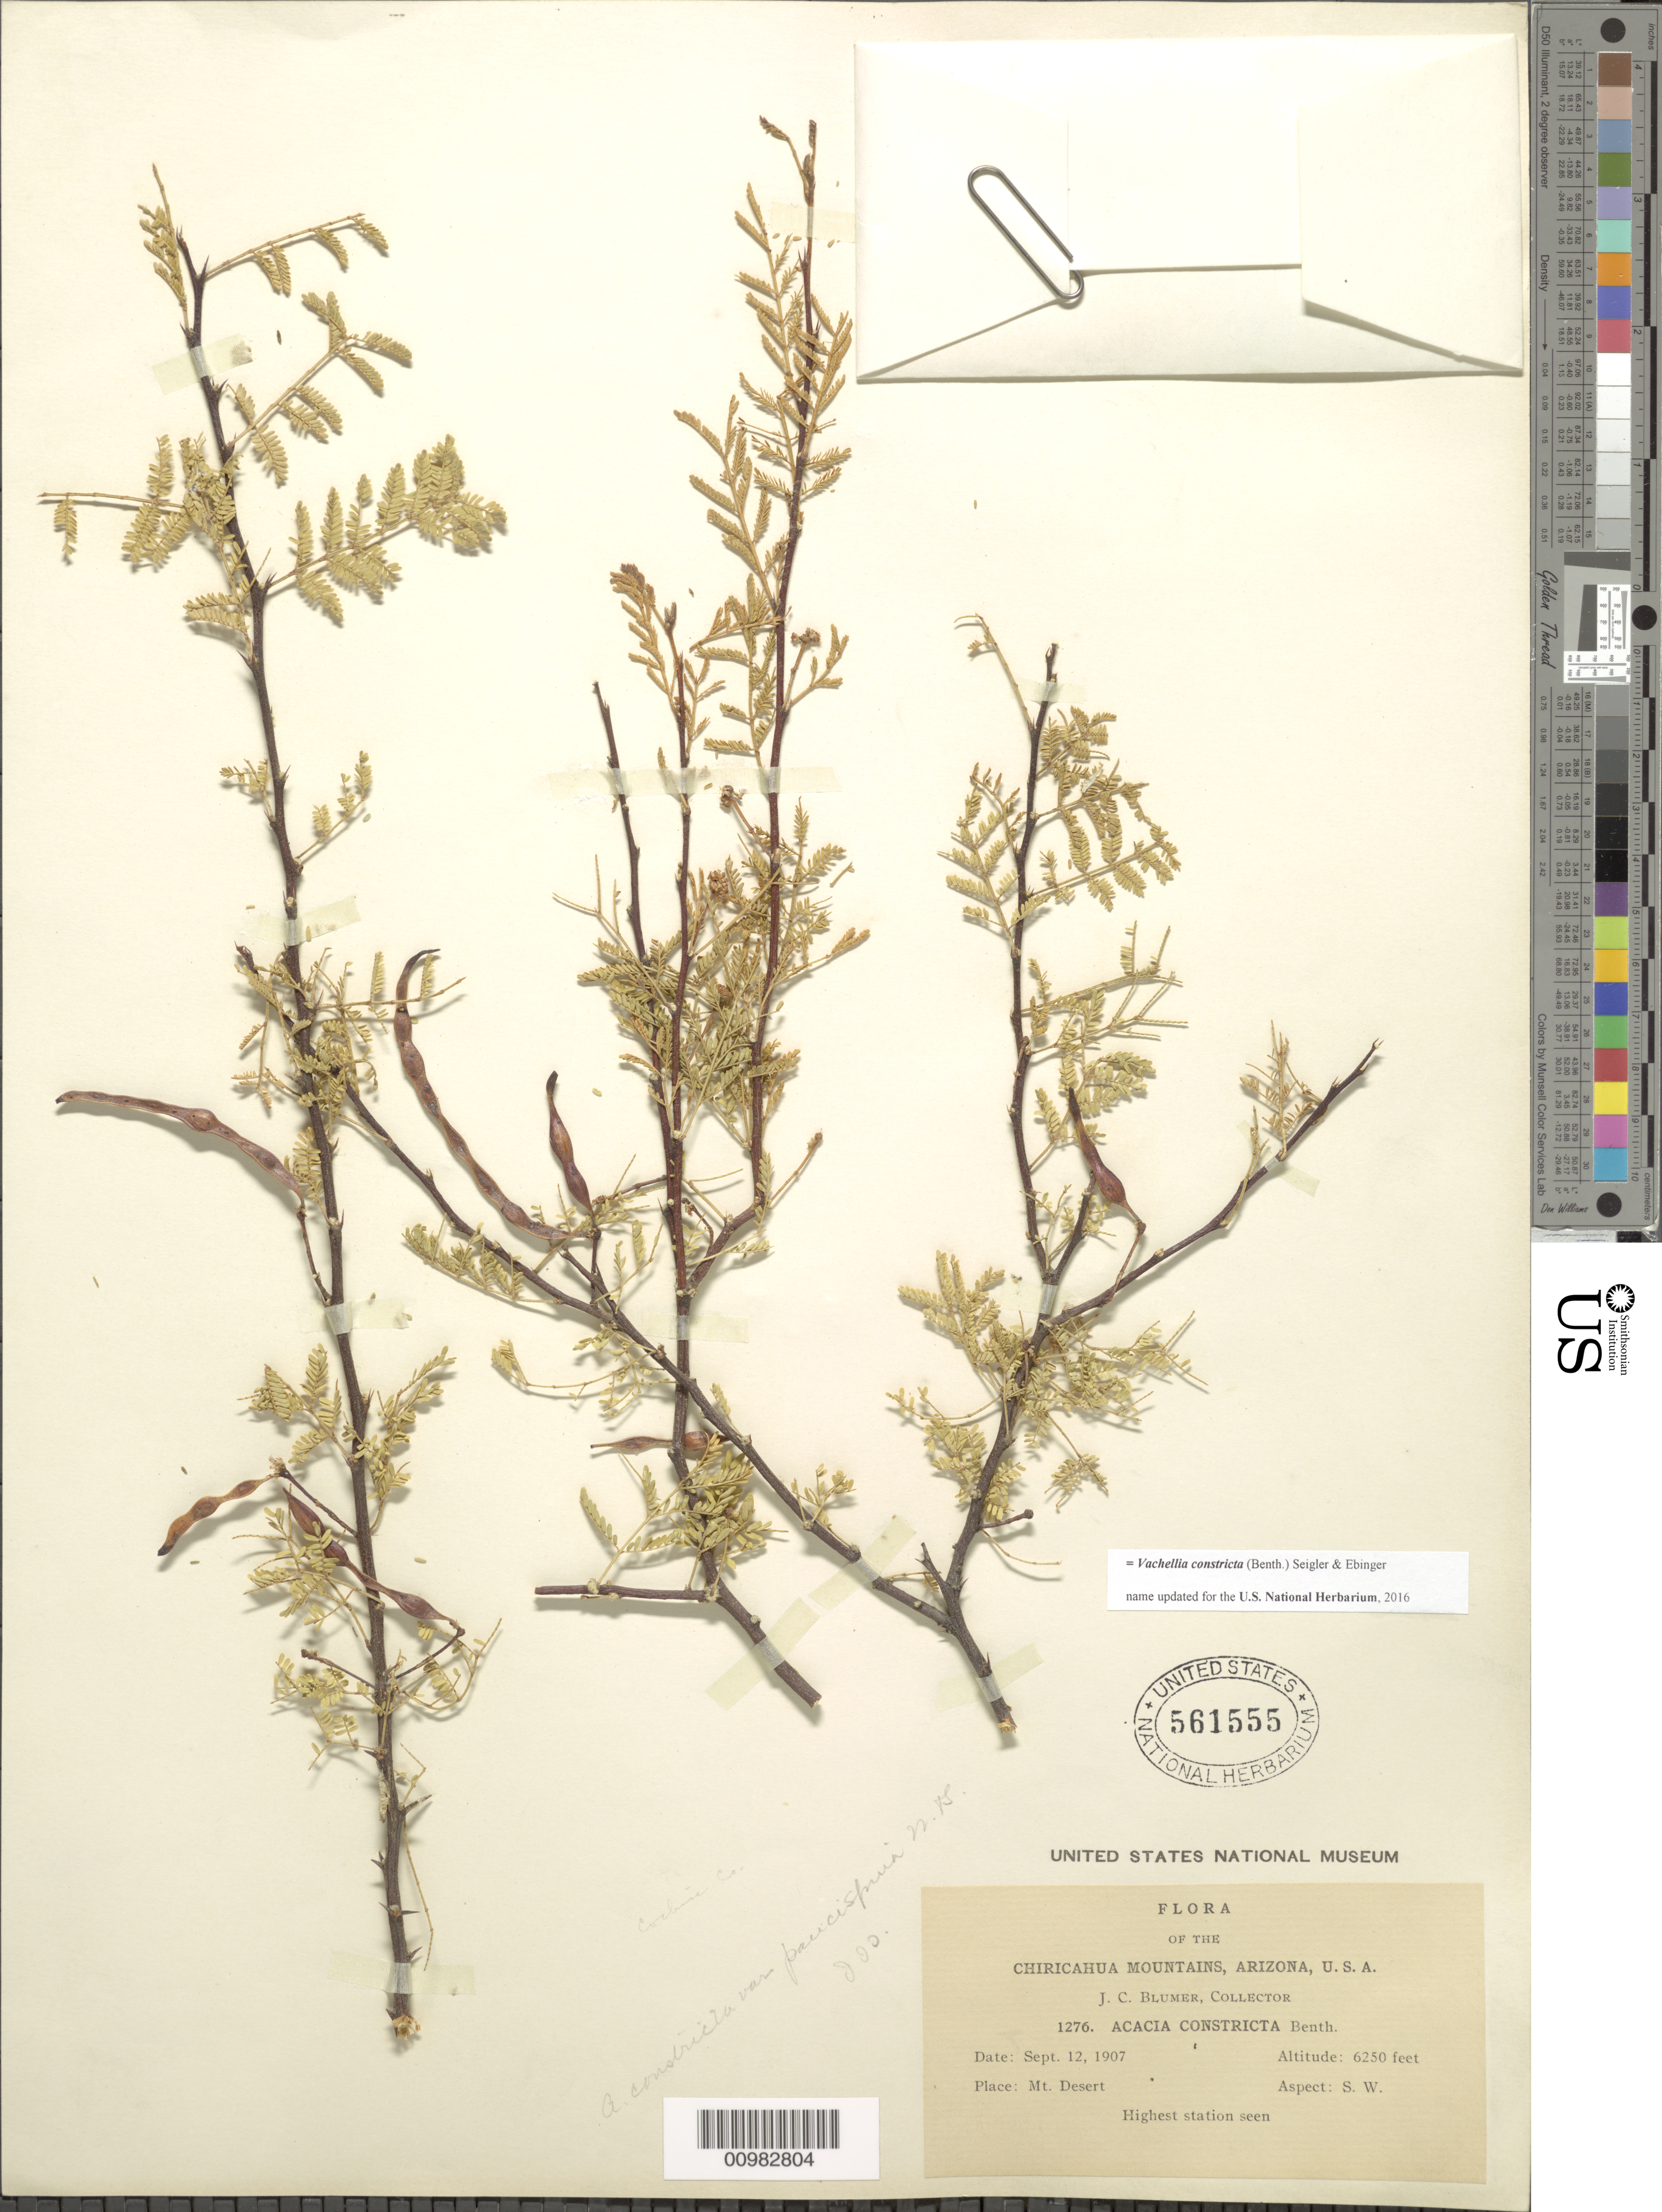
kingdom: Plantae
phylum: Tracheophyta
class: Magnoliopsida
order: Fabales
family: Fabaceae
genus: Vachellia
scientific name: Vachellia constricta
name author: (Benth.) Seigler & Ebinger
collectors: J. C. Blumer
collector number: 1276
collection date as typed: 12 Sep 1907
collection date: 1907-09-12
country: United States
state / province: Arizona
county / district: Cochise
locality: Mountain Desert.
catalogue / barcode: US 561555